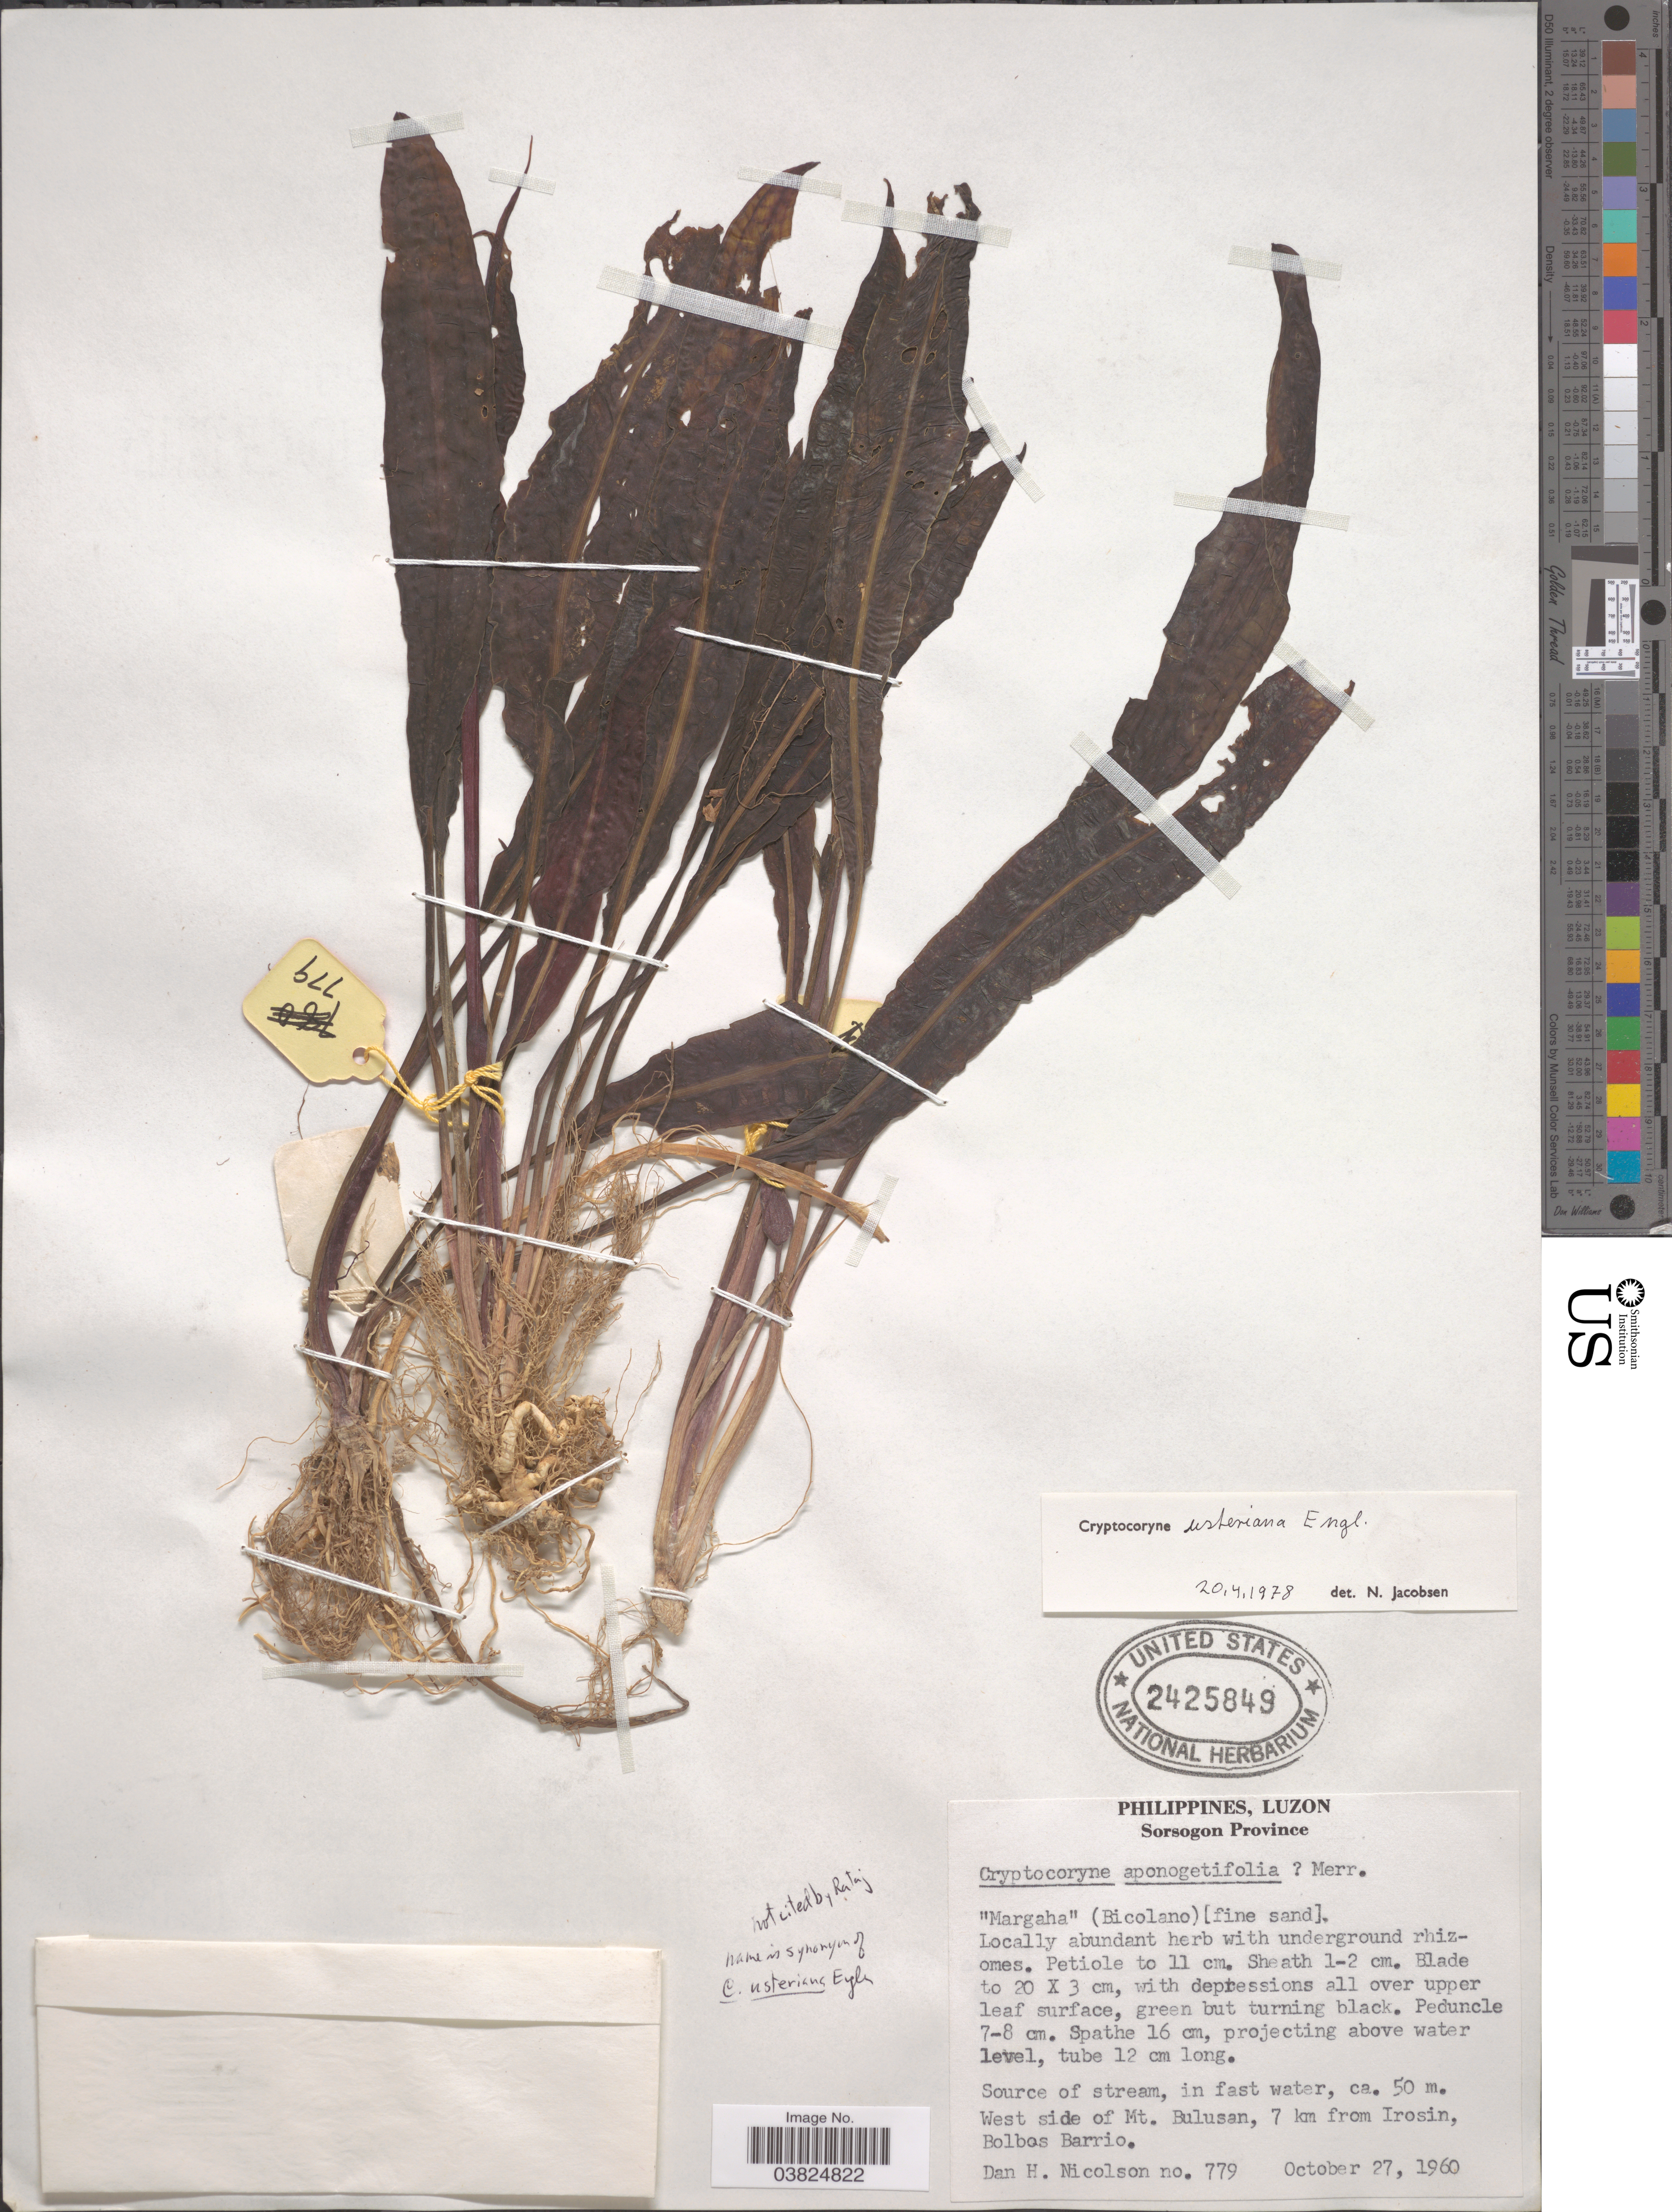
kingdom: Plantae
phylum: Tracheophyta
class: Liliopsida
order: Alismatales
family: Araceae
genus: Cryptocoryne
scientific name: Cryptocoryne usteriana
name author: Engl.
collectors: D. H. Nicolson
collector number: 779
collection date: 1960-10-27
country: Philippines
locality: Luzon. Sorsogon Province. West side of Mt. Bulusan, 7 km from Irosin, Bolbos Barrio.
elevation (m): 50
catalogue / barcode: US 2425849